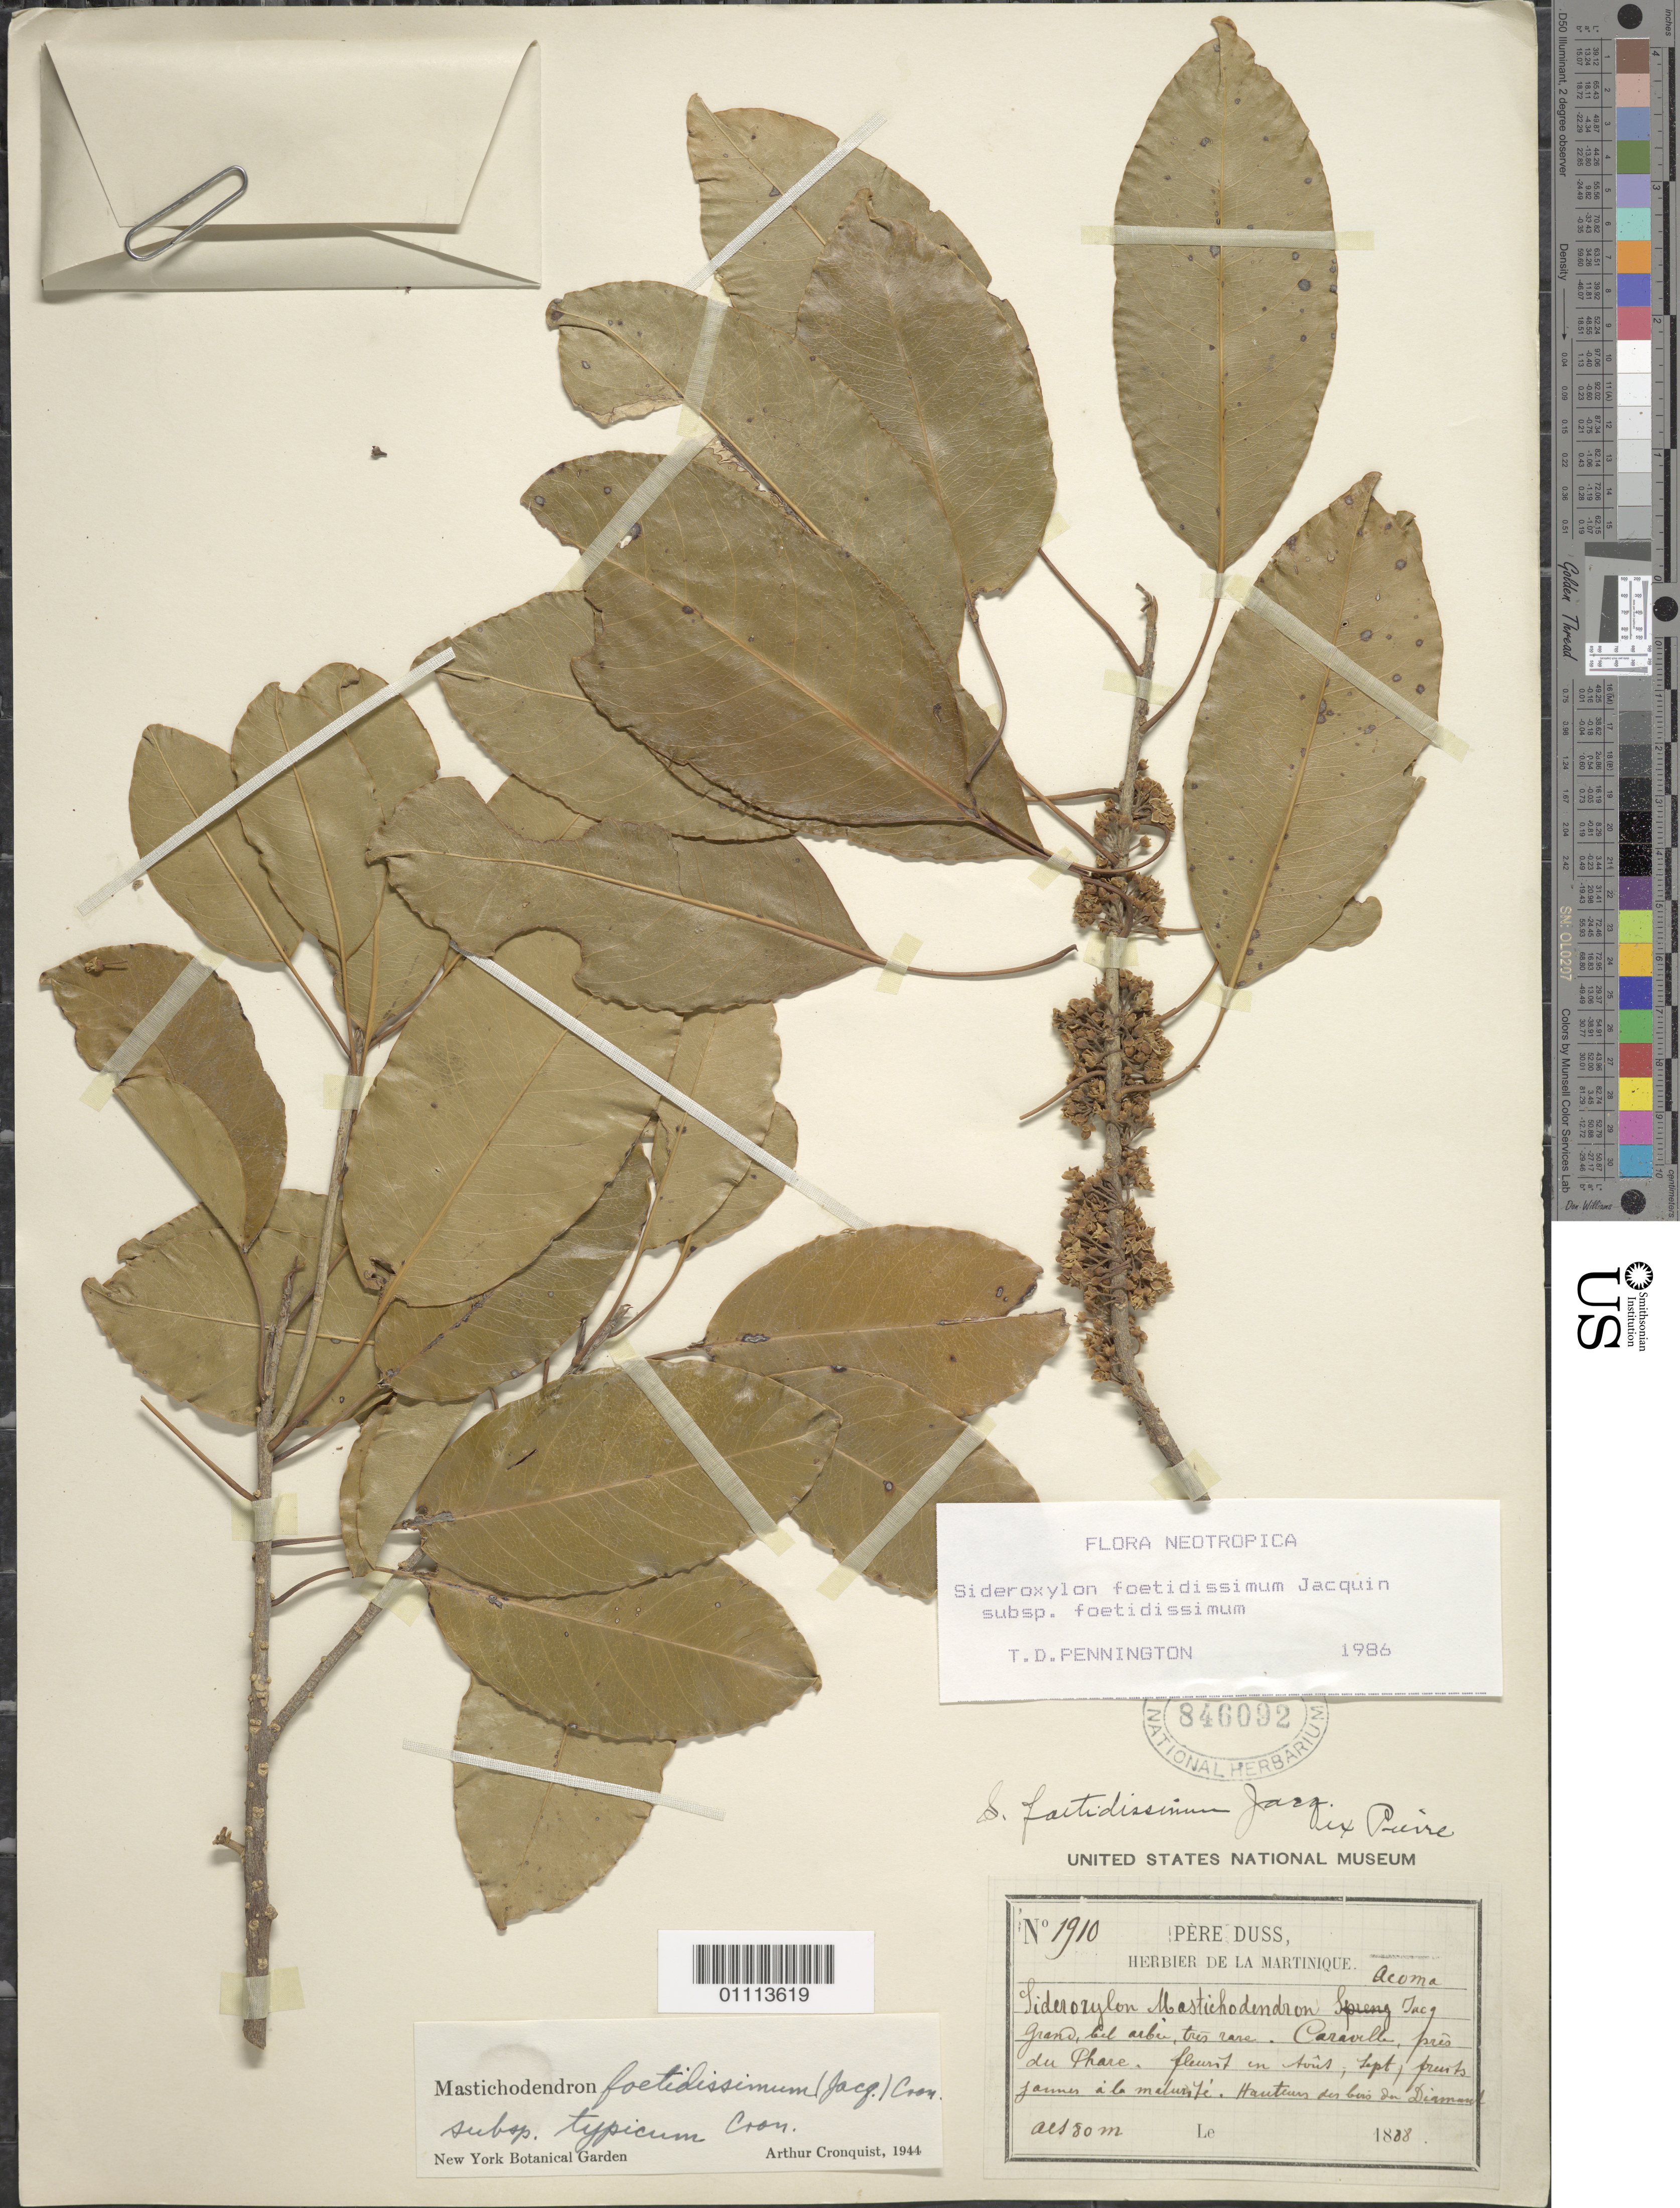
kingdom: Plantae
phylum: Tracheophyta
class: Magnoliopsida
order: Ericales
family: Sapotaceae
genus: Sideroxylon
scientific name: Sideroxylon foetidissimum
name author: Jacq.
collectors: Père Duss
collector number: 1910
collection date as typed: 1888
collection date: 1888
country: Martinique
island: Martinique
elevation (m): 50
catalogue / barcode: US 846092